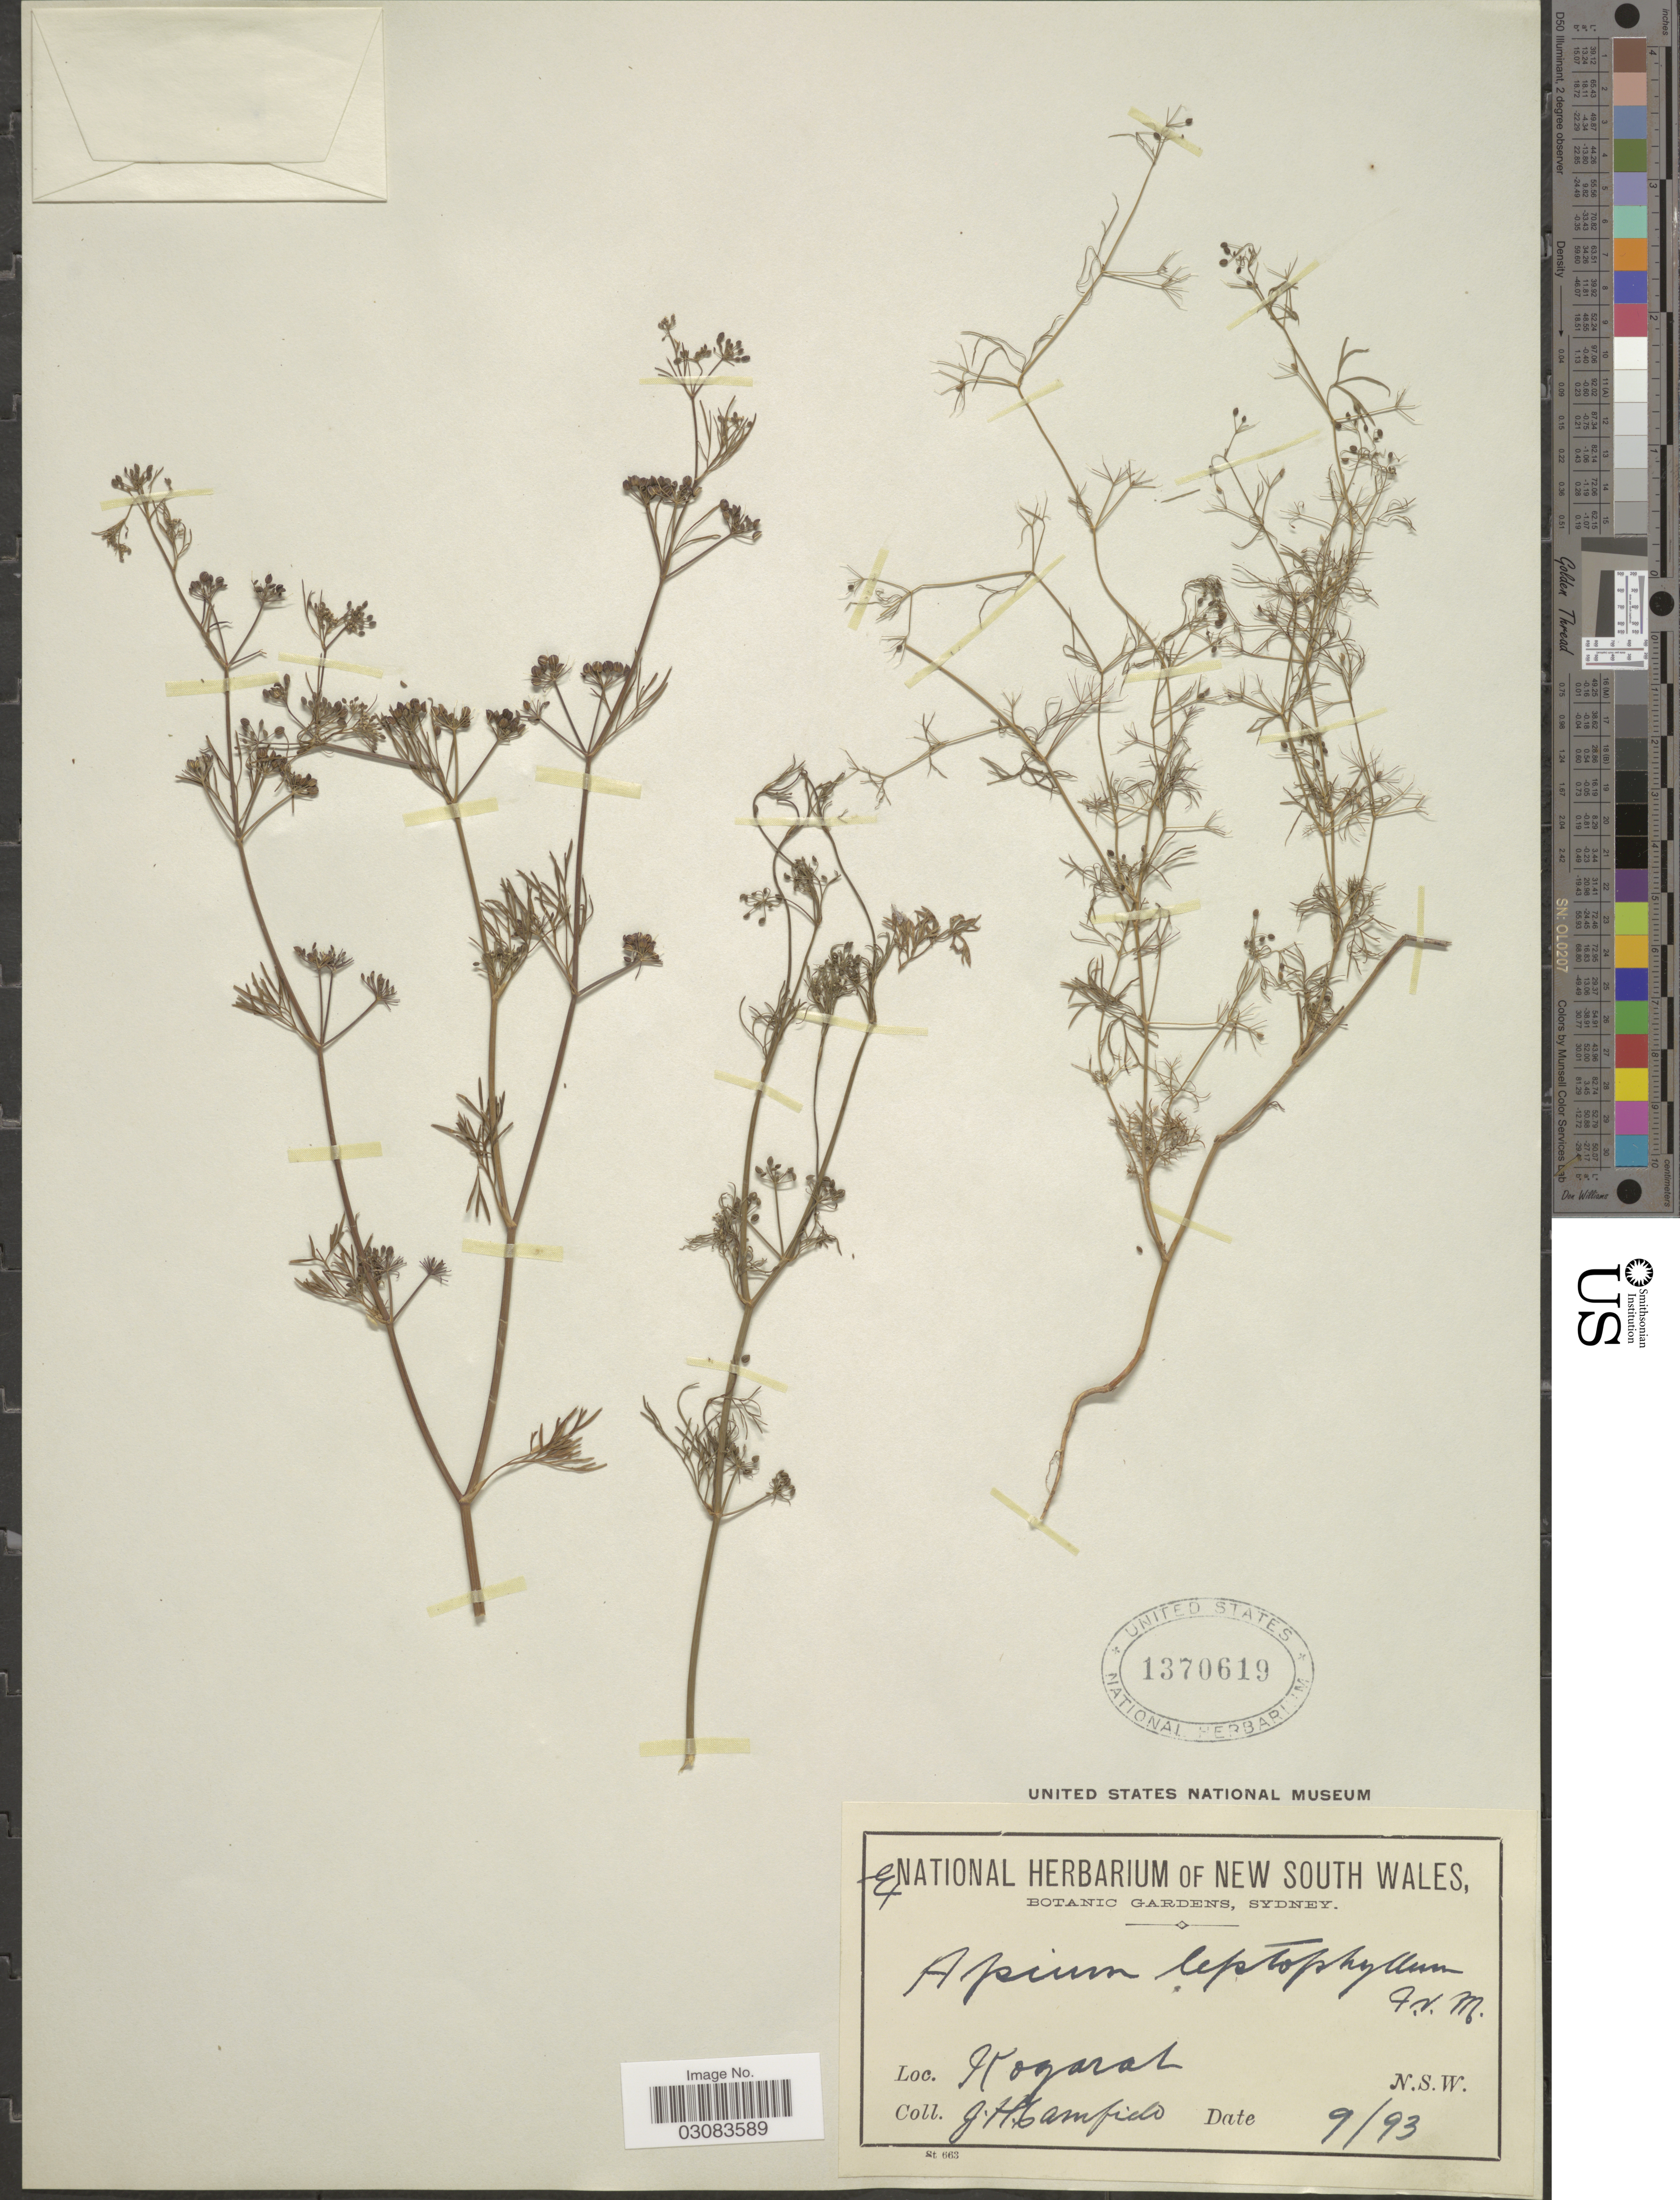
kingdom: Plantae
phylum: Tracheophyta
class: Magnoliopsida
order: Apiales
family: Apiaceae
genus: Cyclospermum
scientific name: Cyclospermum leptophyllum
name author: (Pers.) Sprague ex Britton & P. Wilson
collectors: J. Camfield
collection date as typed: Transcribed d/m/y: /9/93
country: Australia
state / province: New South Wales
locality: Kogarah, N.S.W.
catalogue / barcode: US 1370619